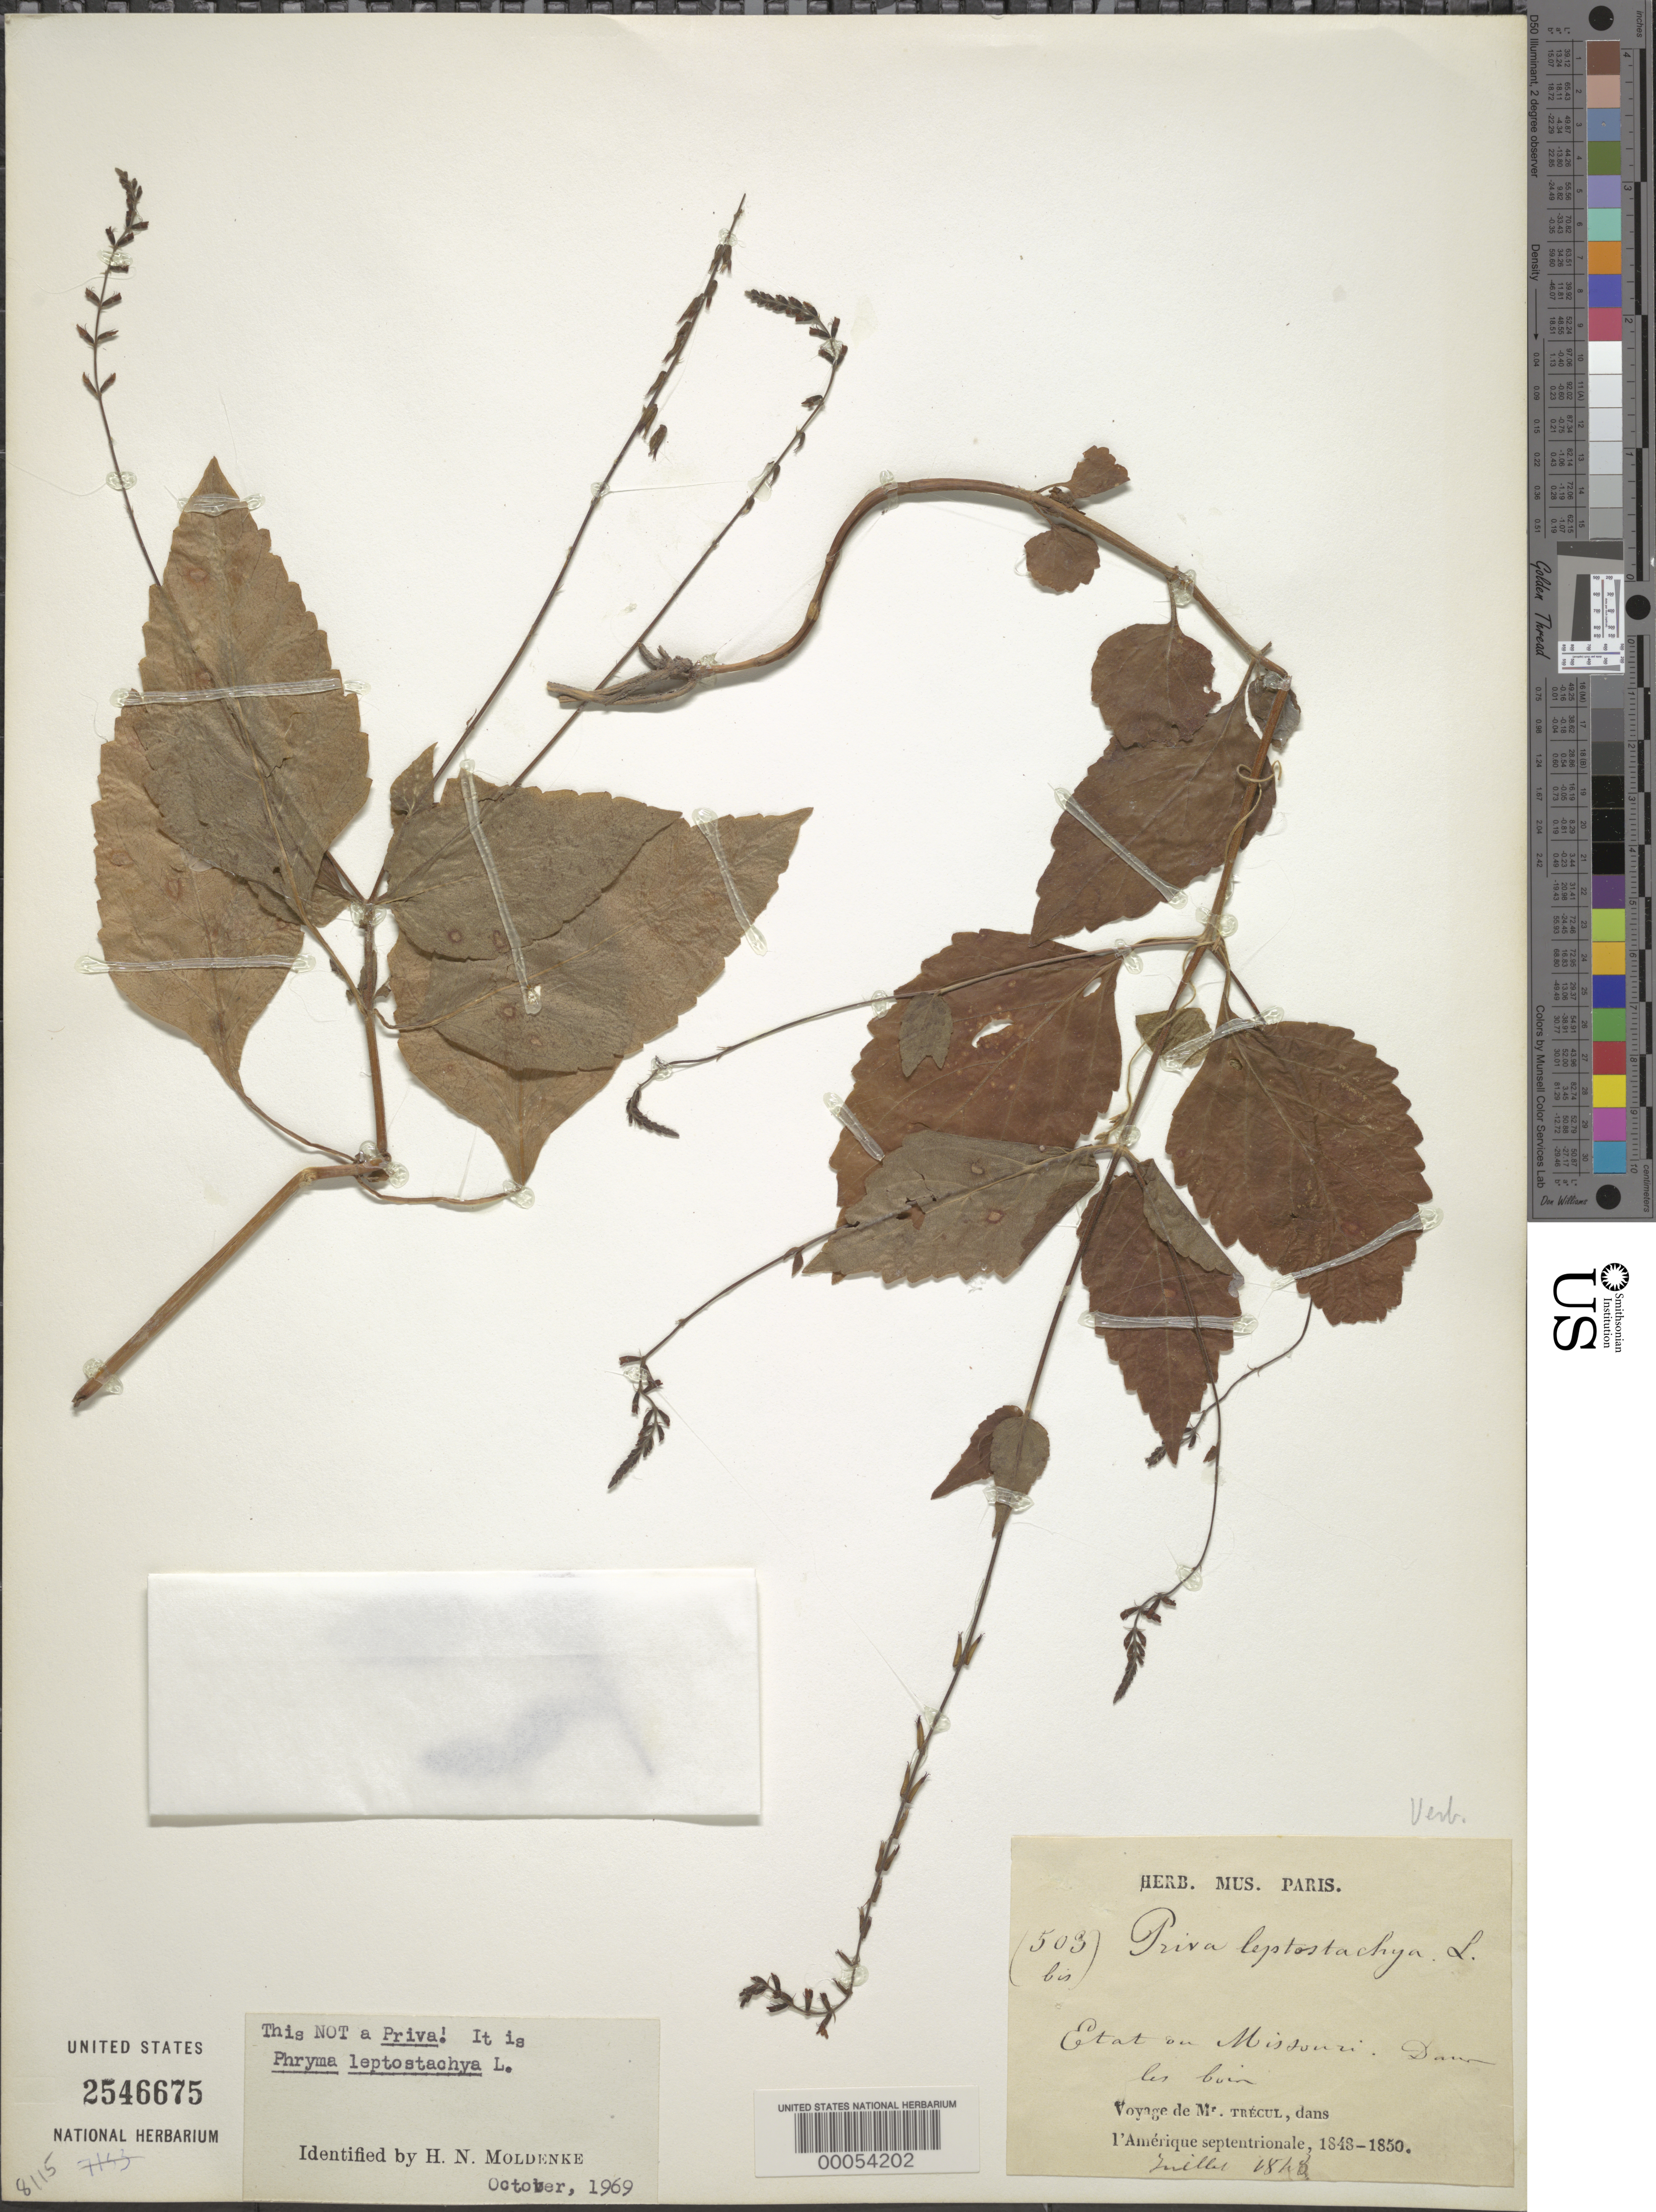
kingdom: Plantae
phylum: Tracheophyta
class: Magnoliopsida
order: Lamiales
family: Phrymaceae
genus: Phryma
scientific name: Phryma leptostachya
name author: L.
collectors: A. Trécul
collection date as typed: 1848 to -- -- 1850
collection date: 1848/1850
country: United States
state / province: Missouri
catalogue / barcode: US 2546675